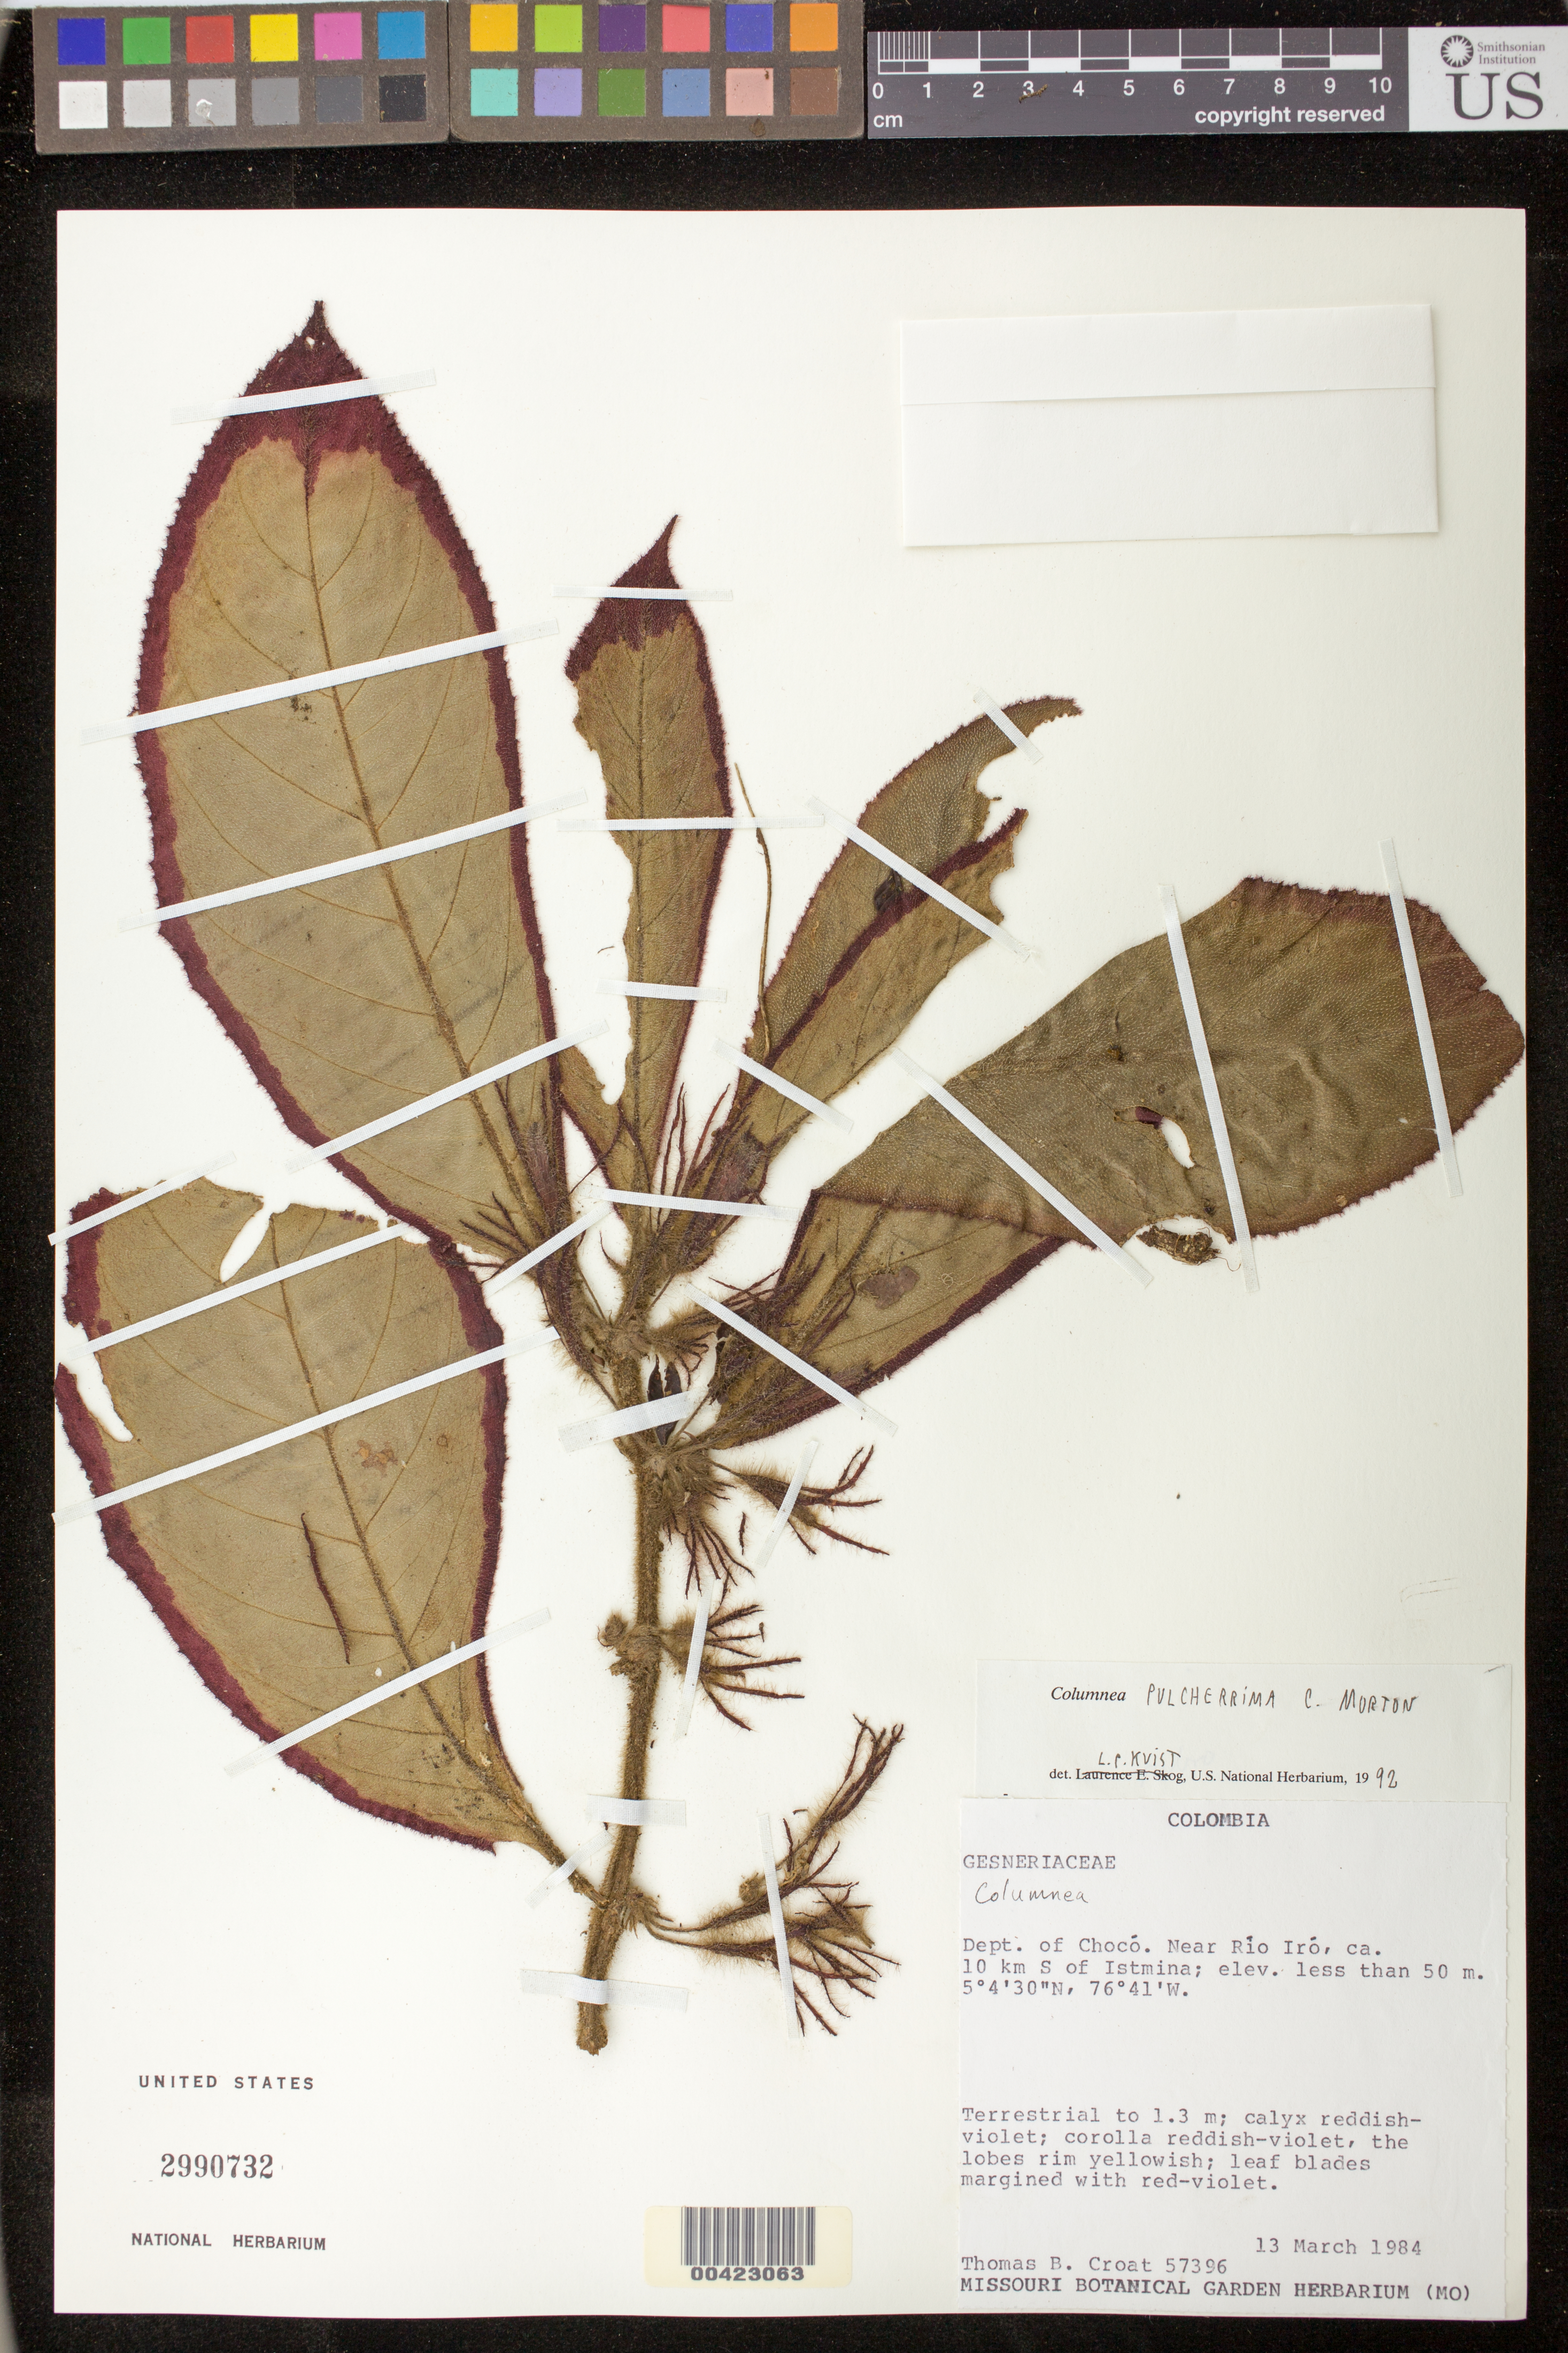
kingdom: Plantae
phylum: Tracheophyta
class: Magnoliopsida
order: Lamiales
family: Gesneriaceae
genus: Columnea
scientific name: Columnea pulcherrima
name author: C.V. Morton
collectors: T. B. Croat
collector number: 57396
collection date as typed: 13 Mar 1984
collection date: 1984-03-13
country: Colombia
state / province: Chocó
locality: Near Rio Iro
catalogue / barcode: US 2990732